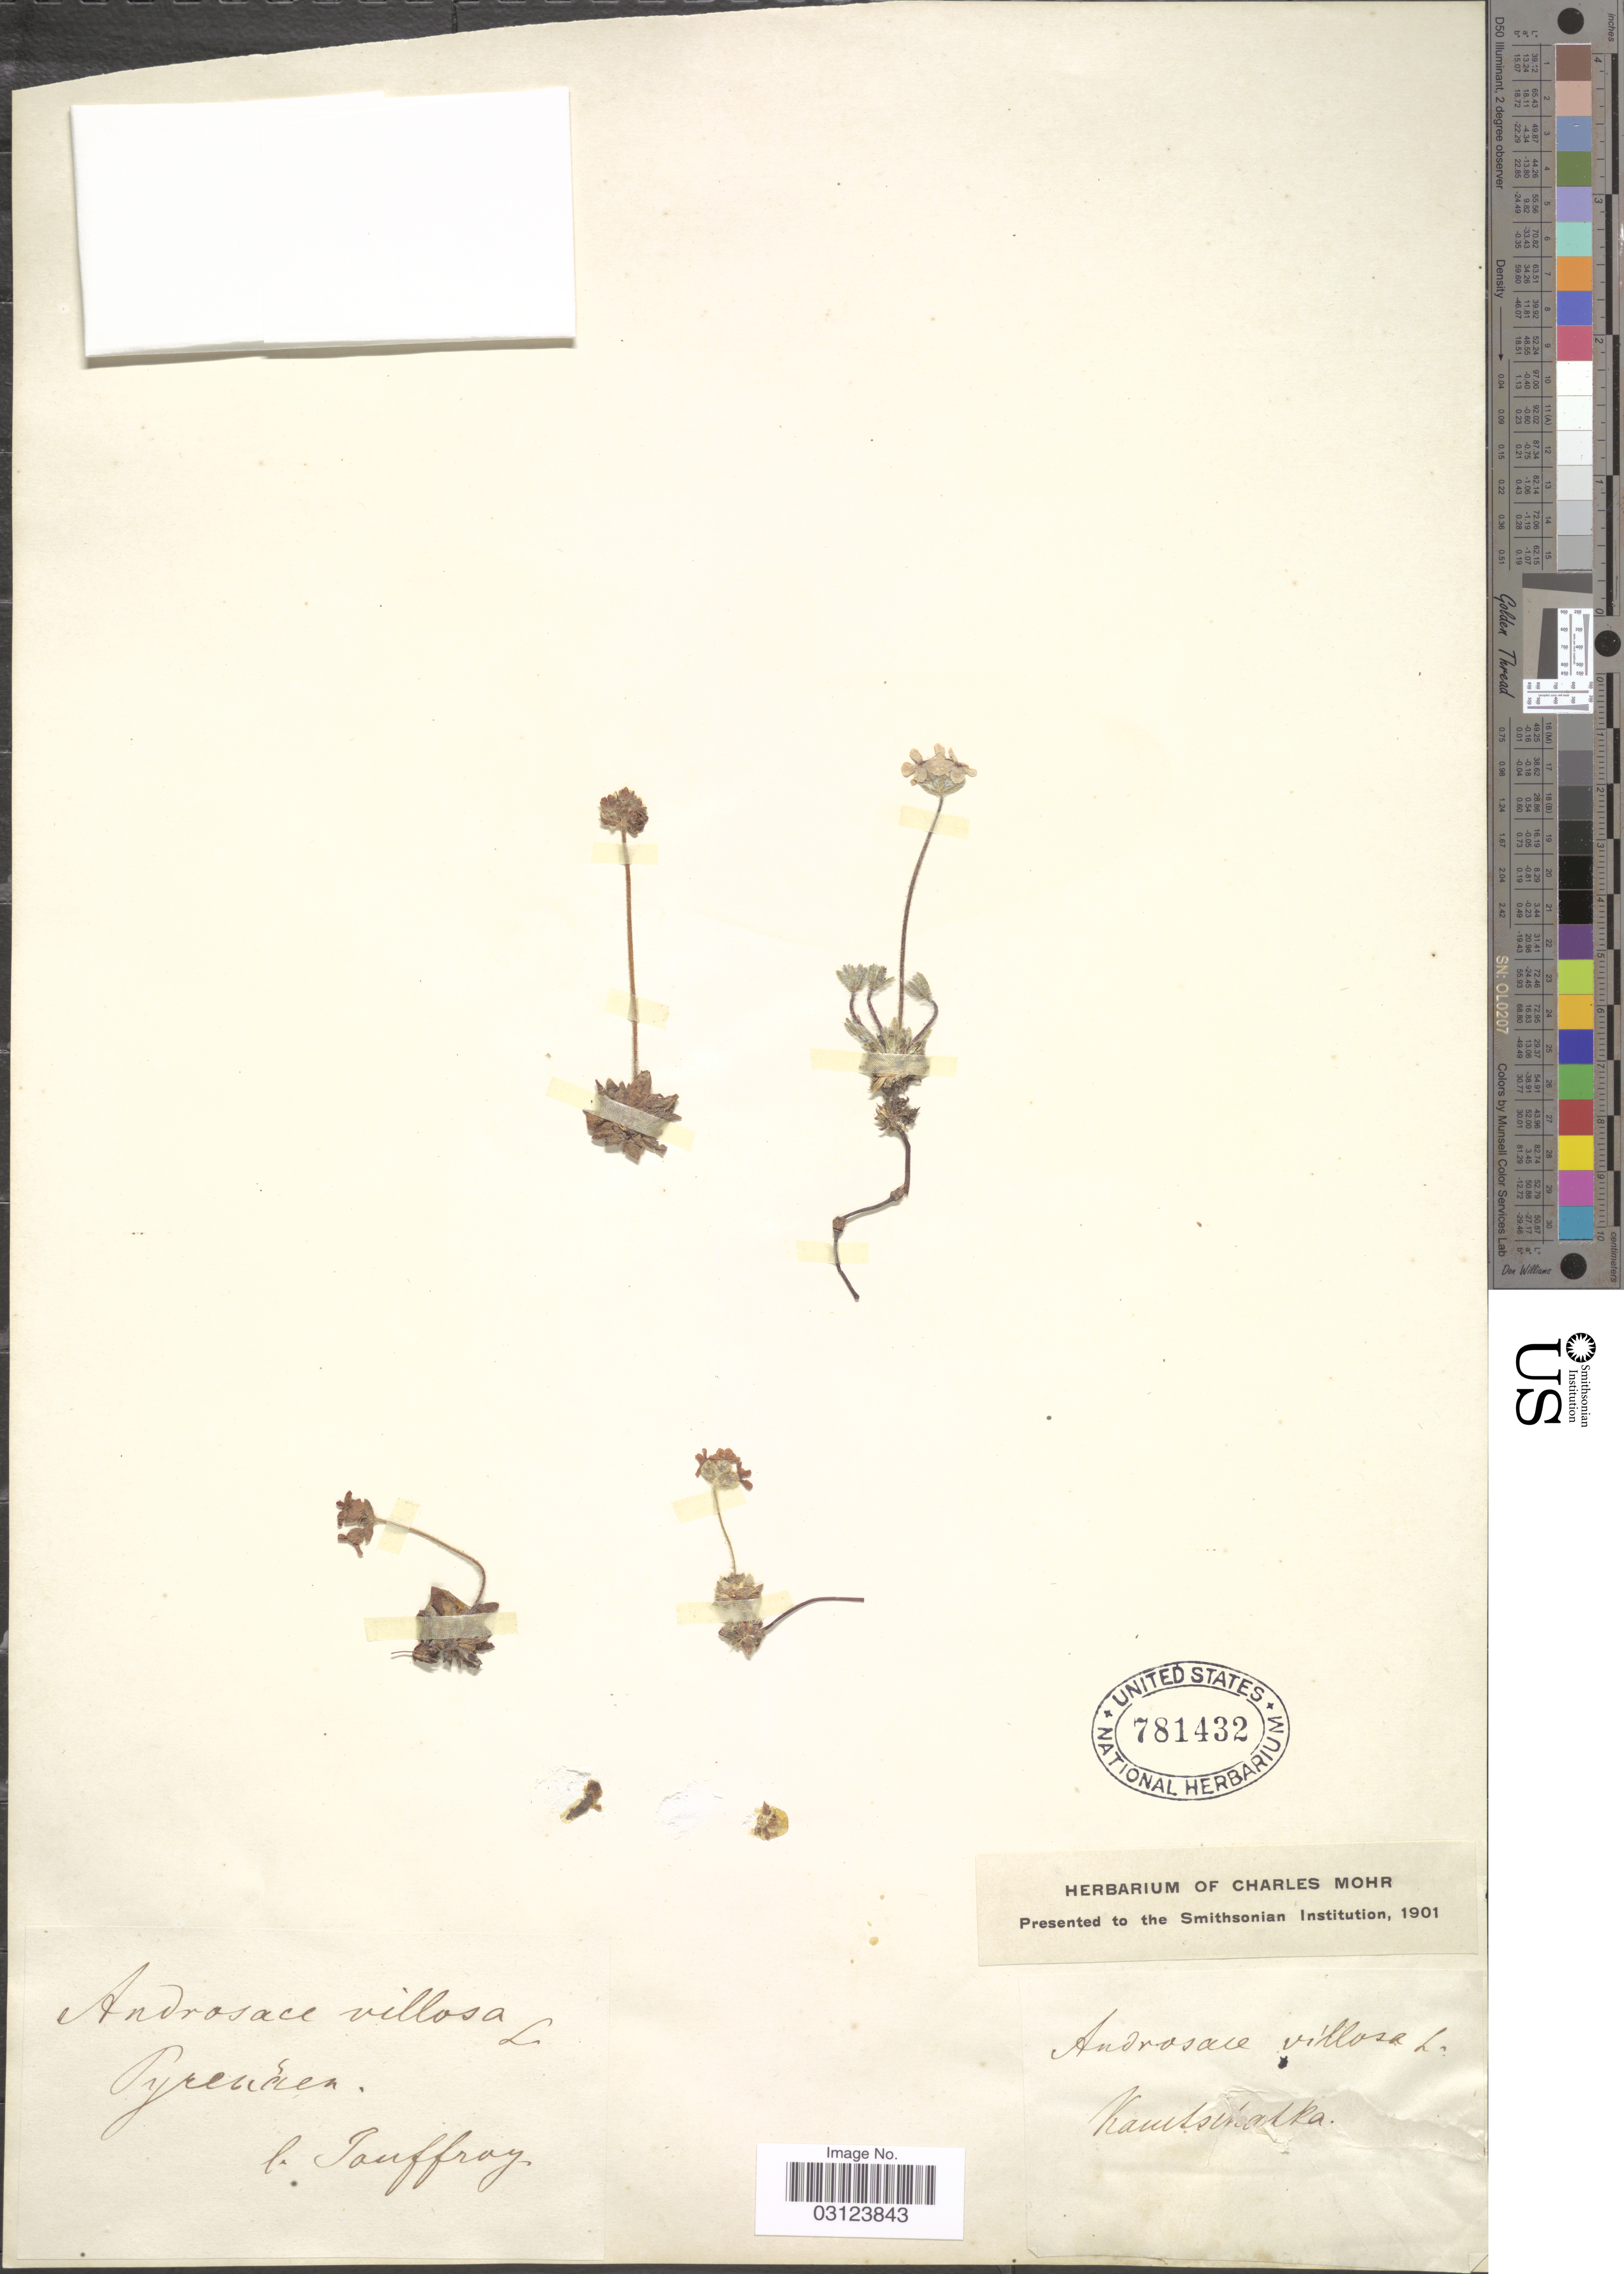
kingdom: Plantae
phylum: Tracheophyta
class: Magnoliopsida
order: Ericales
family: Primulaceae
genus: Androsace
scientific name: Androsace villosa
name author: L.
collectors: Touffroy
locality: Pyrenaen.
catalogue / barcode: US 781432